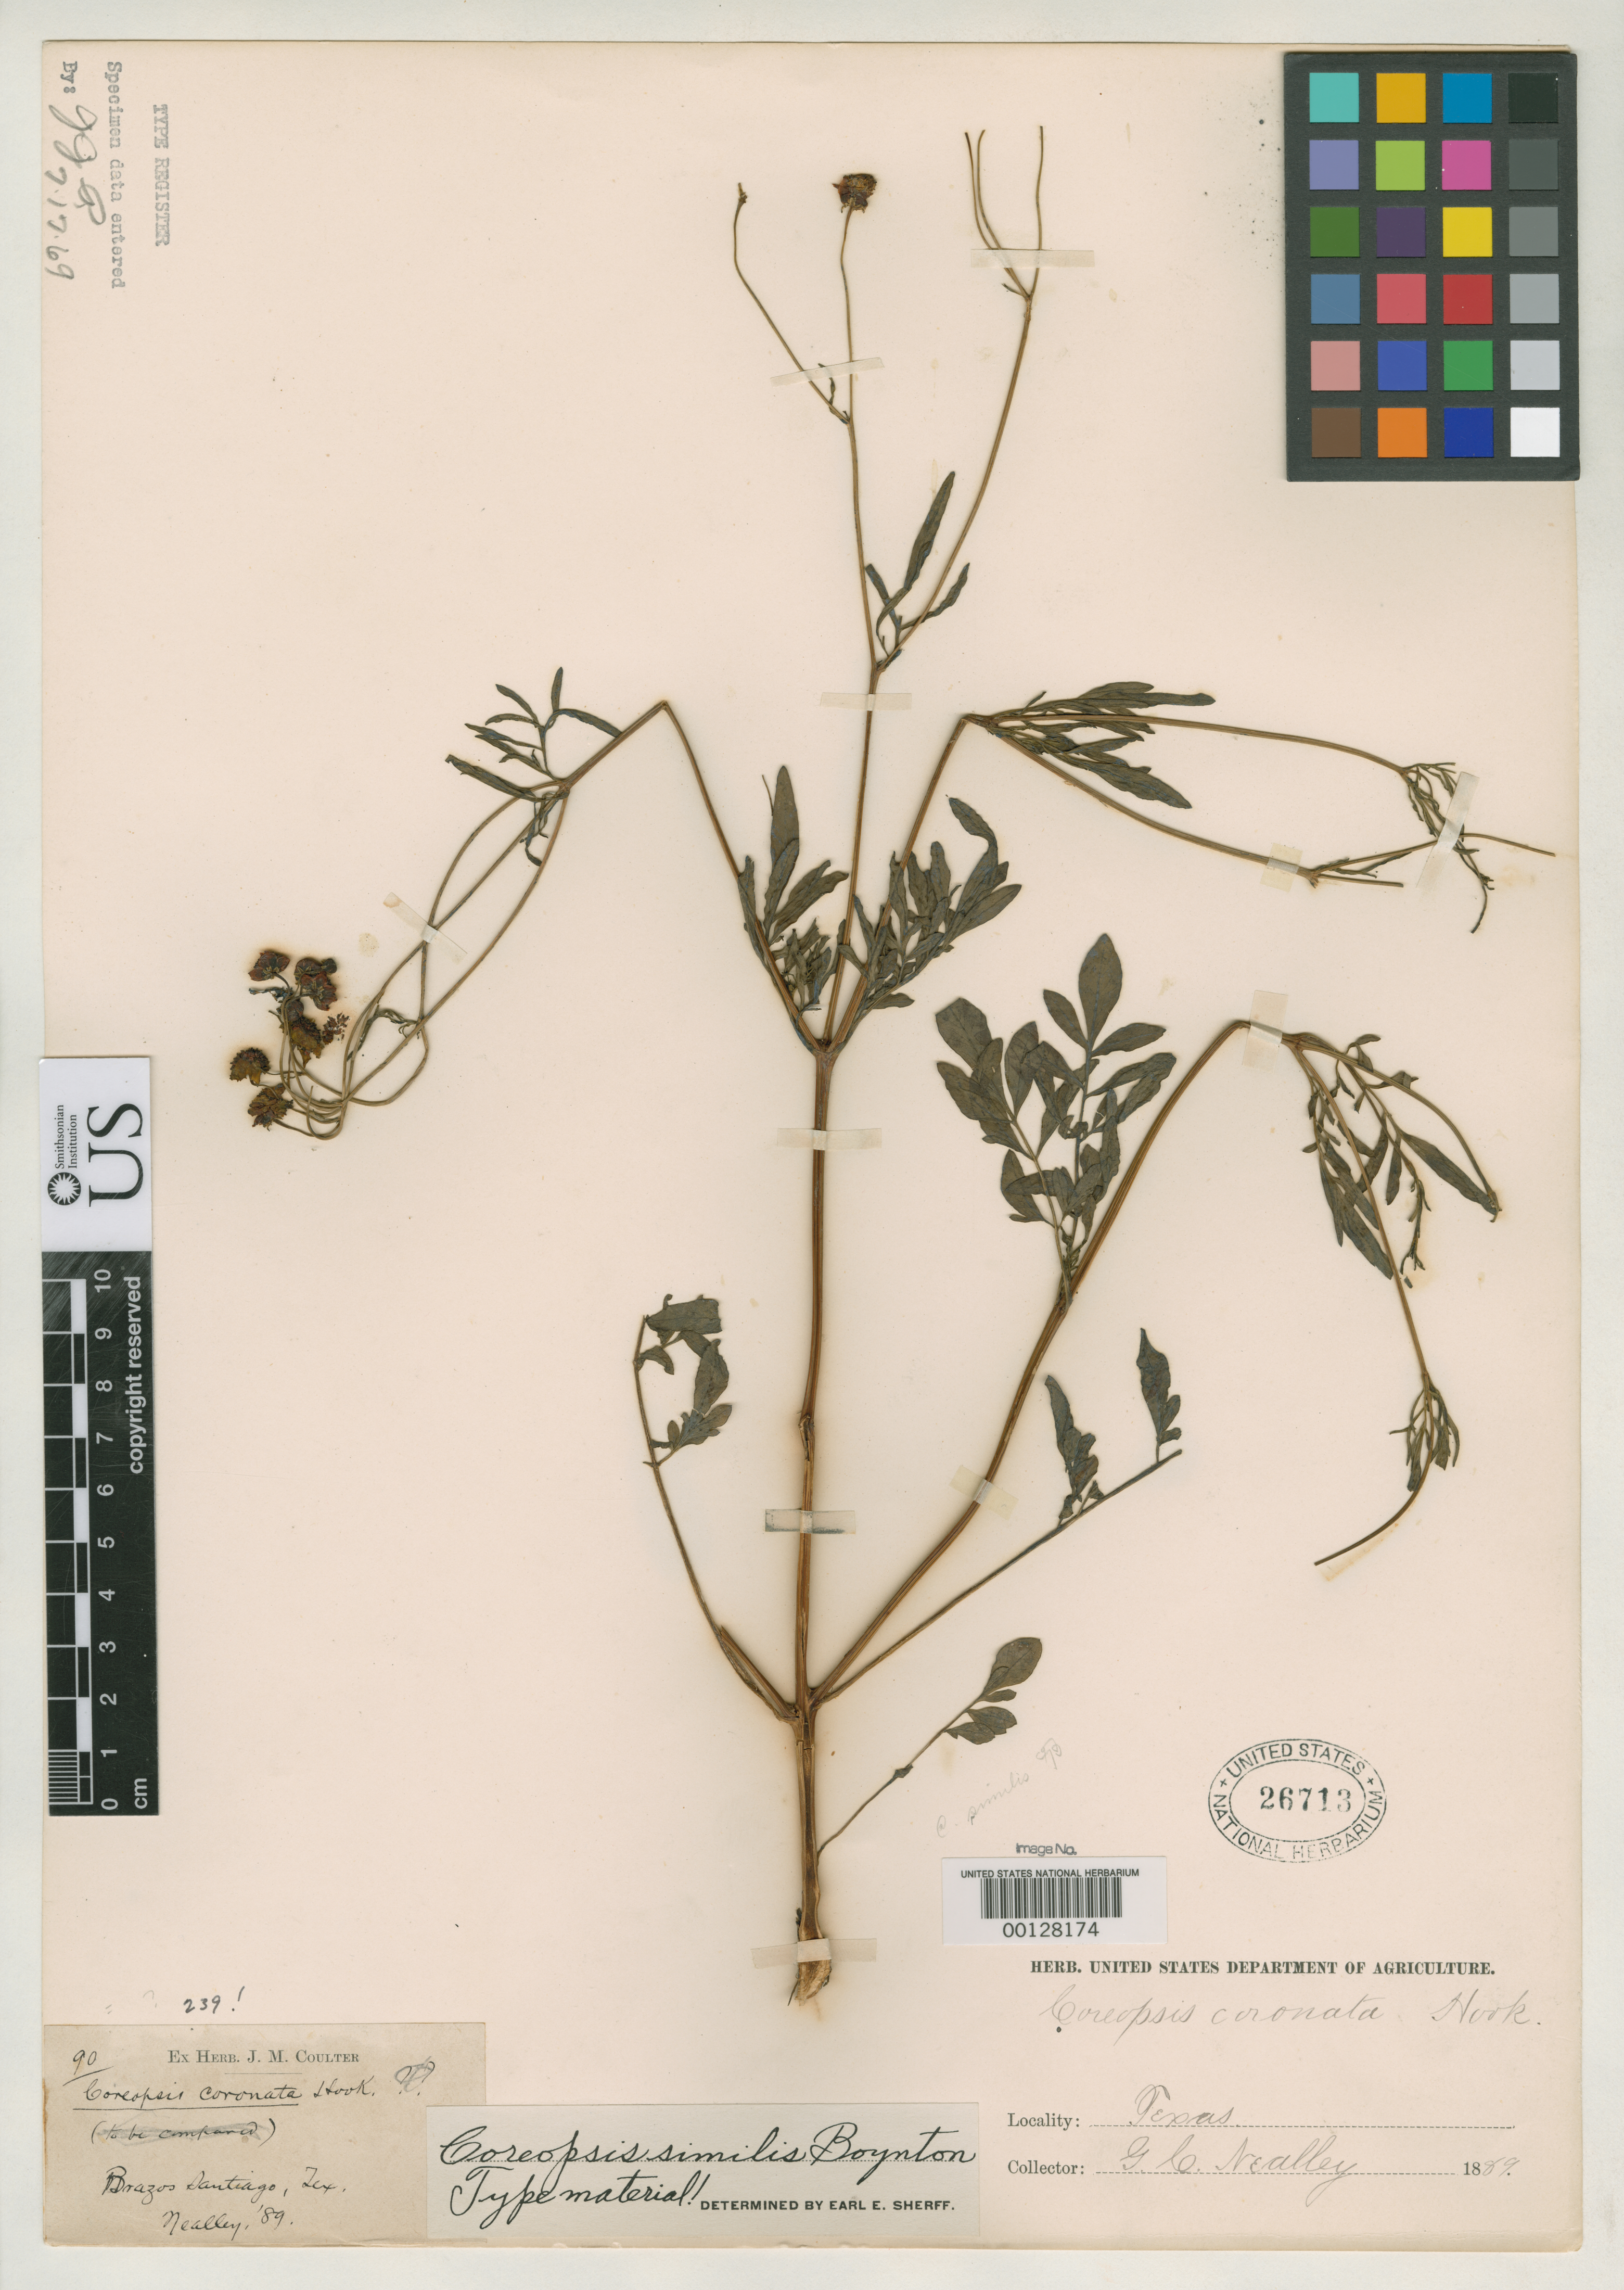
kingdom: Plantae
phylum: Tracheophyta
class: Magnoliopsida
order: Asterales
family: Asteraceae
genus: Coreopsis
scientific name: Coreopsis similis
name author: F.E. Boynton in Small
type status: Holotype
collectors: G. C. Nealley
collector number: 90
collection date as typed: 1899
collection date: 1899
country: United States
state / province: Texas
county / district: Cameron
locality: Brazos Santiago.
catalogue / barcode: US 26713